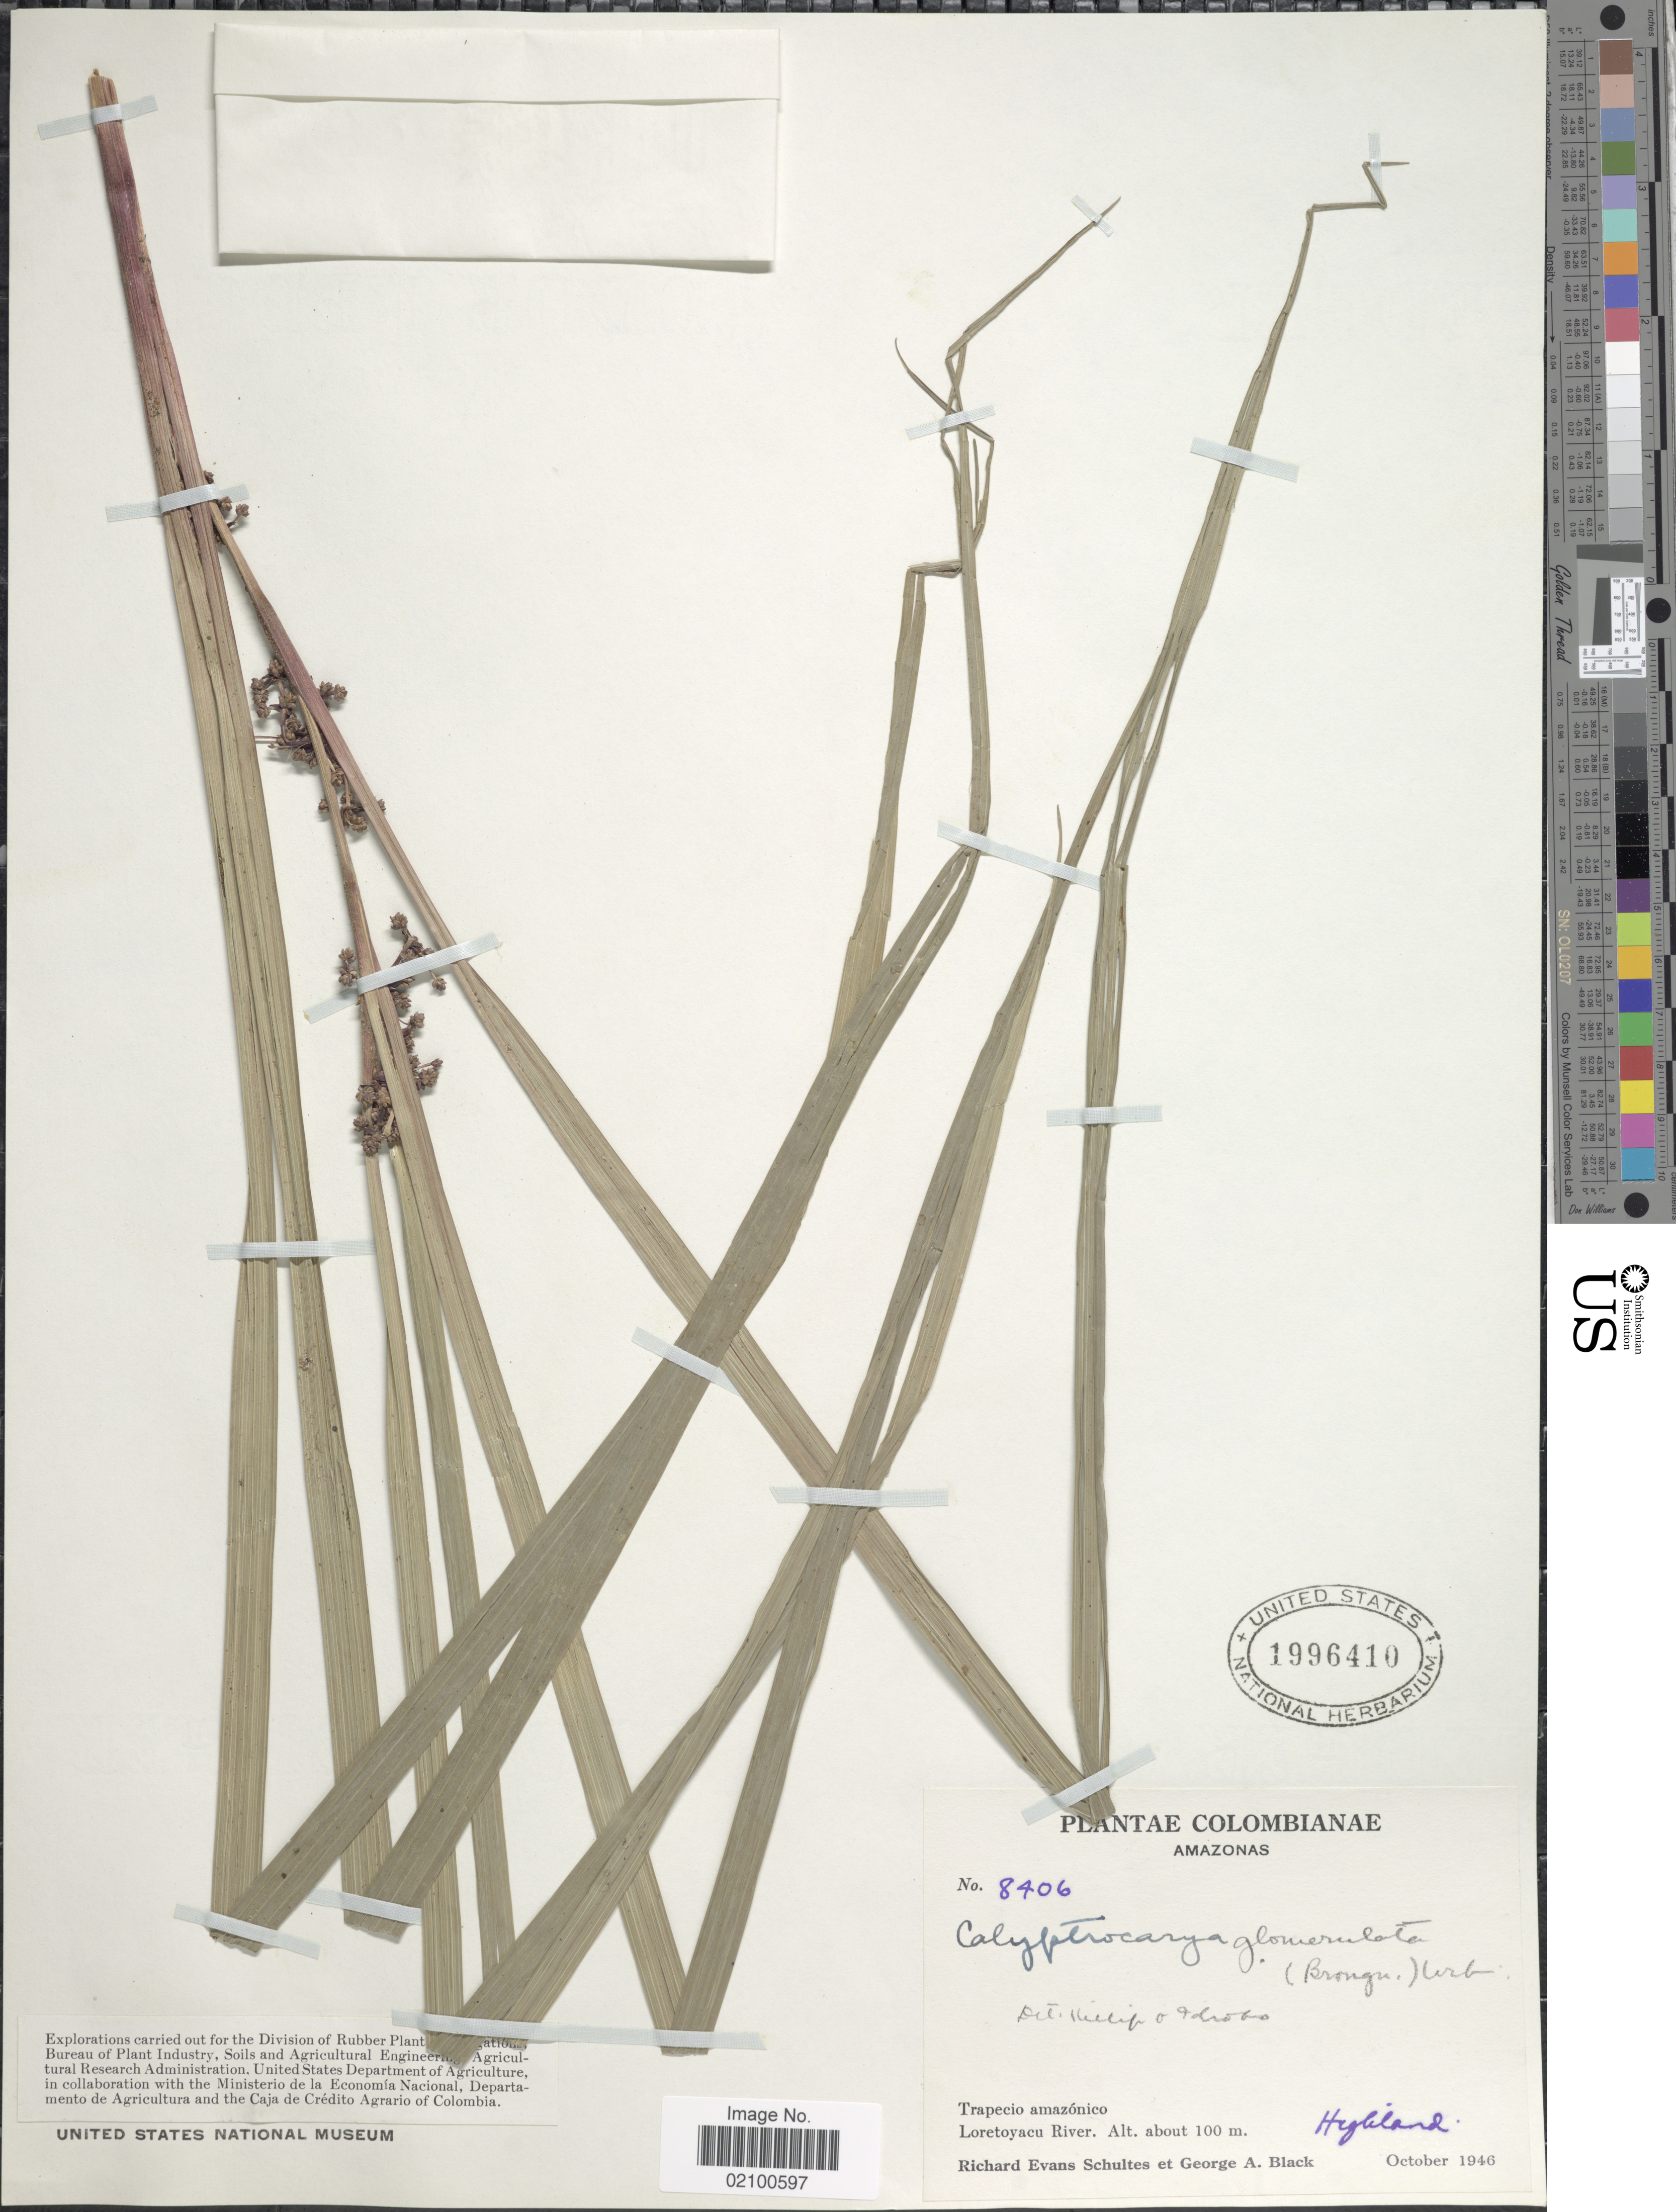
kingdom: Plantae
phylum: Tracheophyta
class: Liliopsida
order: Poales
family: Cyperaceae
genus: Calyptrocarya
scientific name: Calyptrocarya glomerulata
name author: (Brongn.) Urb.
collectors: R. E. Schultes & G. A. Black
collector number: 8406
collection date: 1946-10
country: Colombia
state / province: Amazônas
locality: Trapecio amazonico, Loretoyacu River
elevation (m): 100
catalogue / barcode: US 1996410